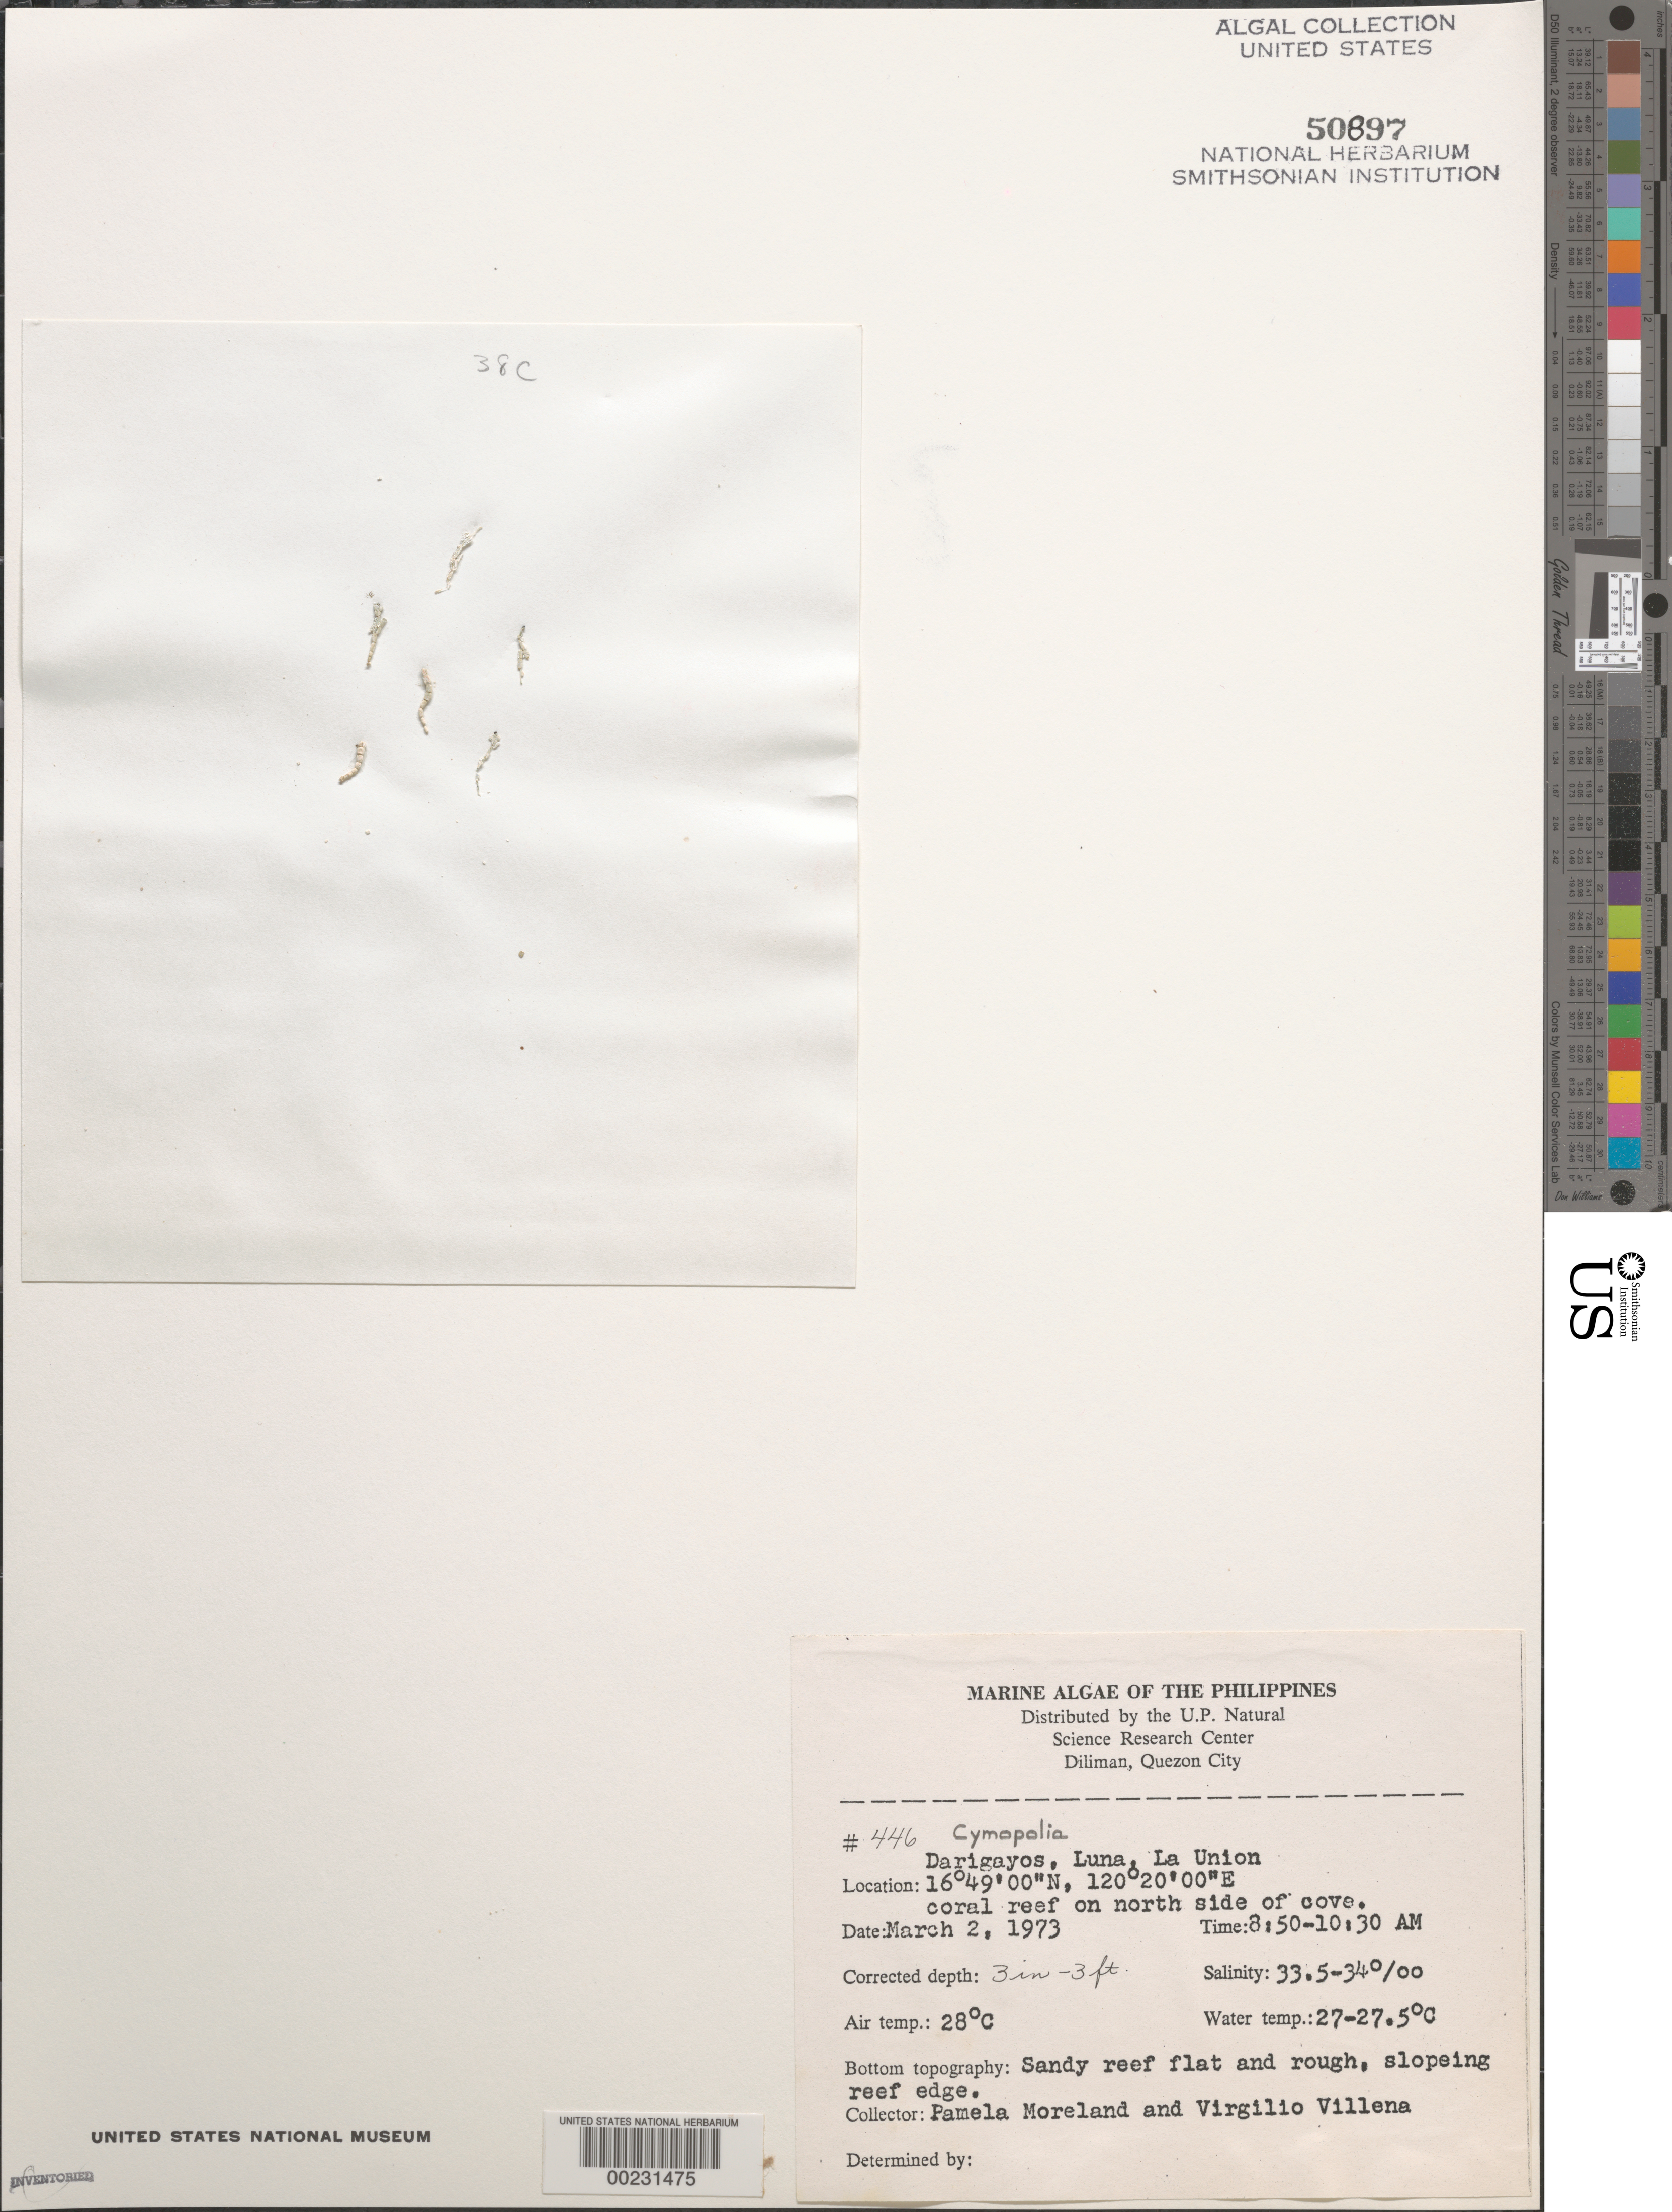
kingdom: Plantae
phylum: Chlorophyta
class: Ulvophyceae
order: Dasycladales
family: Dasycladaceae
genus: Cymopolia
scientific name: Cymopolia sp.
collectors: P. Moreland & V. Villena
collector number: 446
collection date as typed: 02 Mar 1973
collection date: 1973-03-02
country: Philippines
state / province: Ilocos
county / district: La Union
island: Luzon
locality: Darigayos, Luna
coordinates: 16 49' 00" N, 120 20' 00" E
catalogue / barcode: US 50897